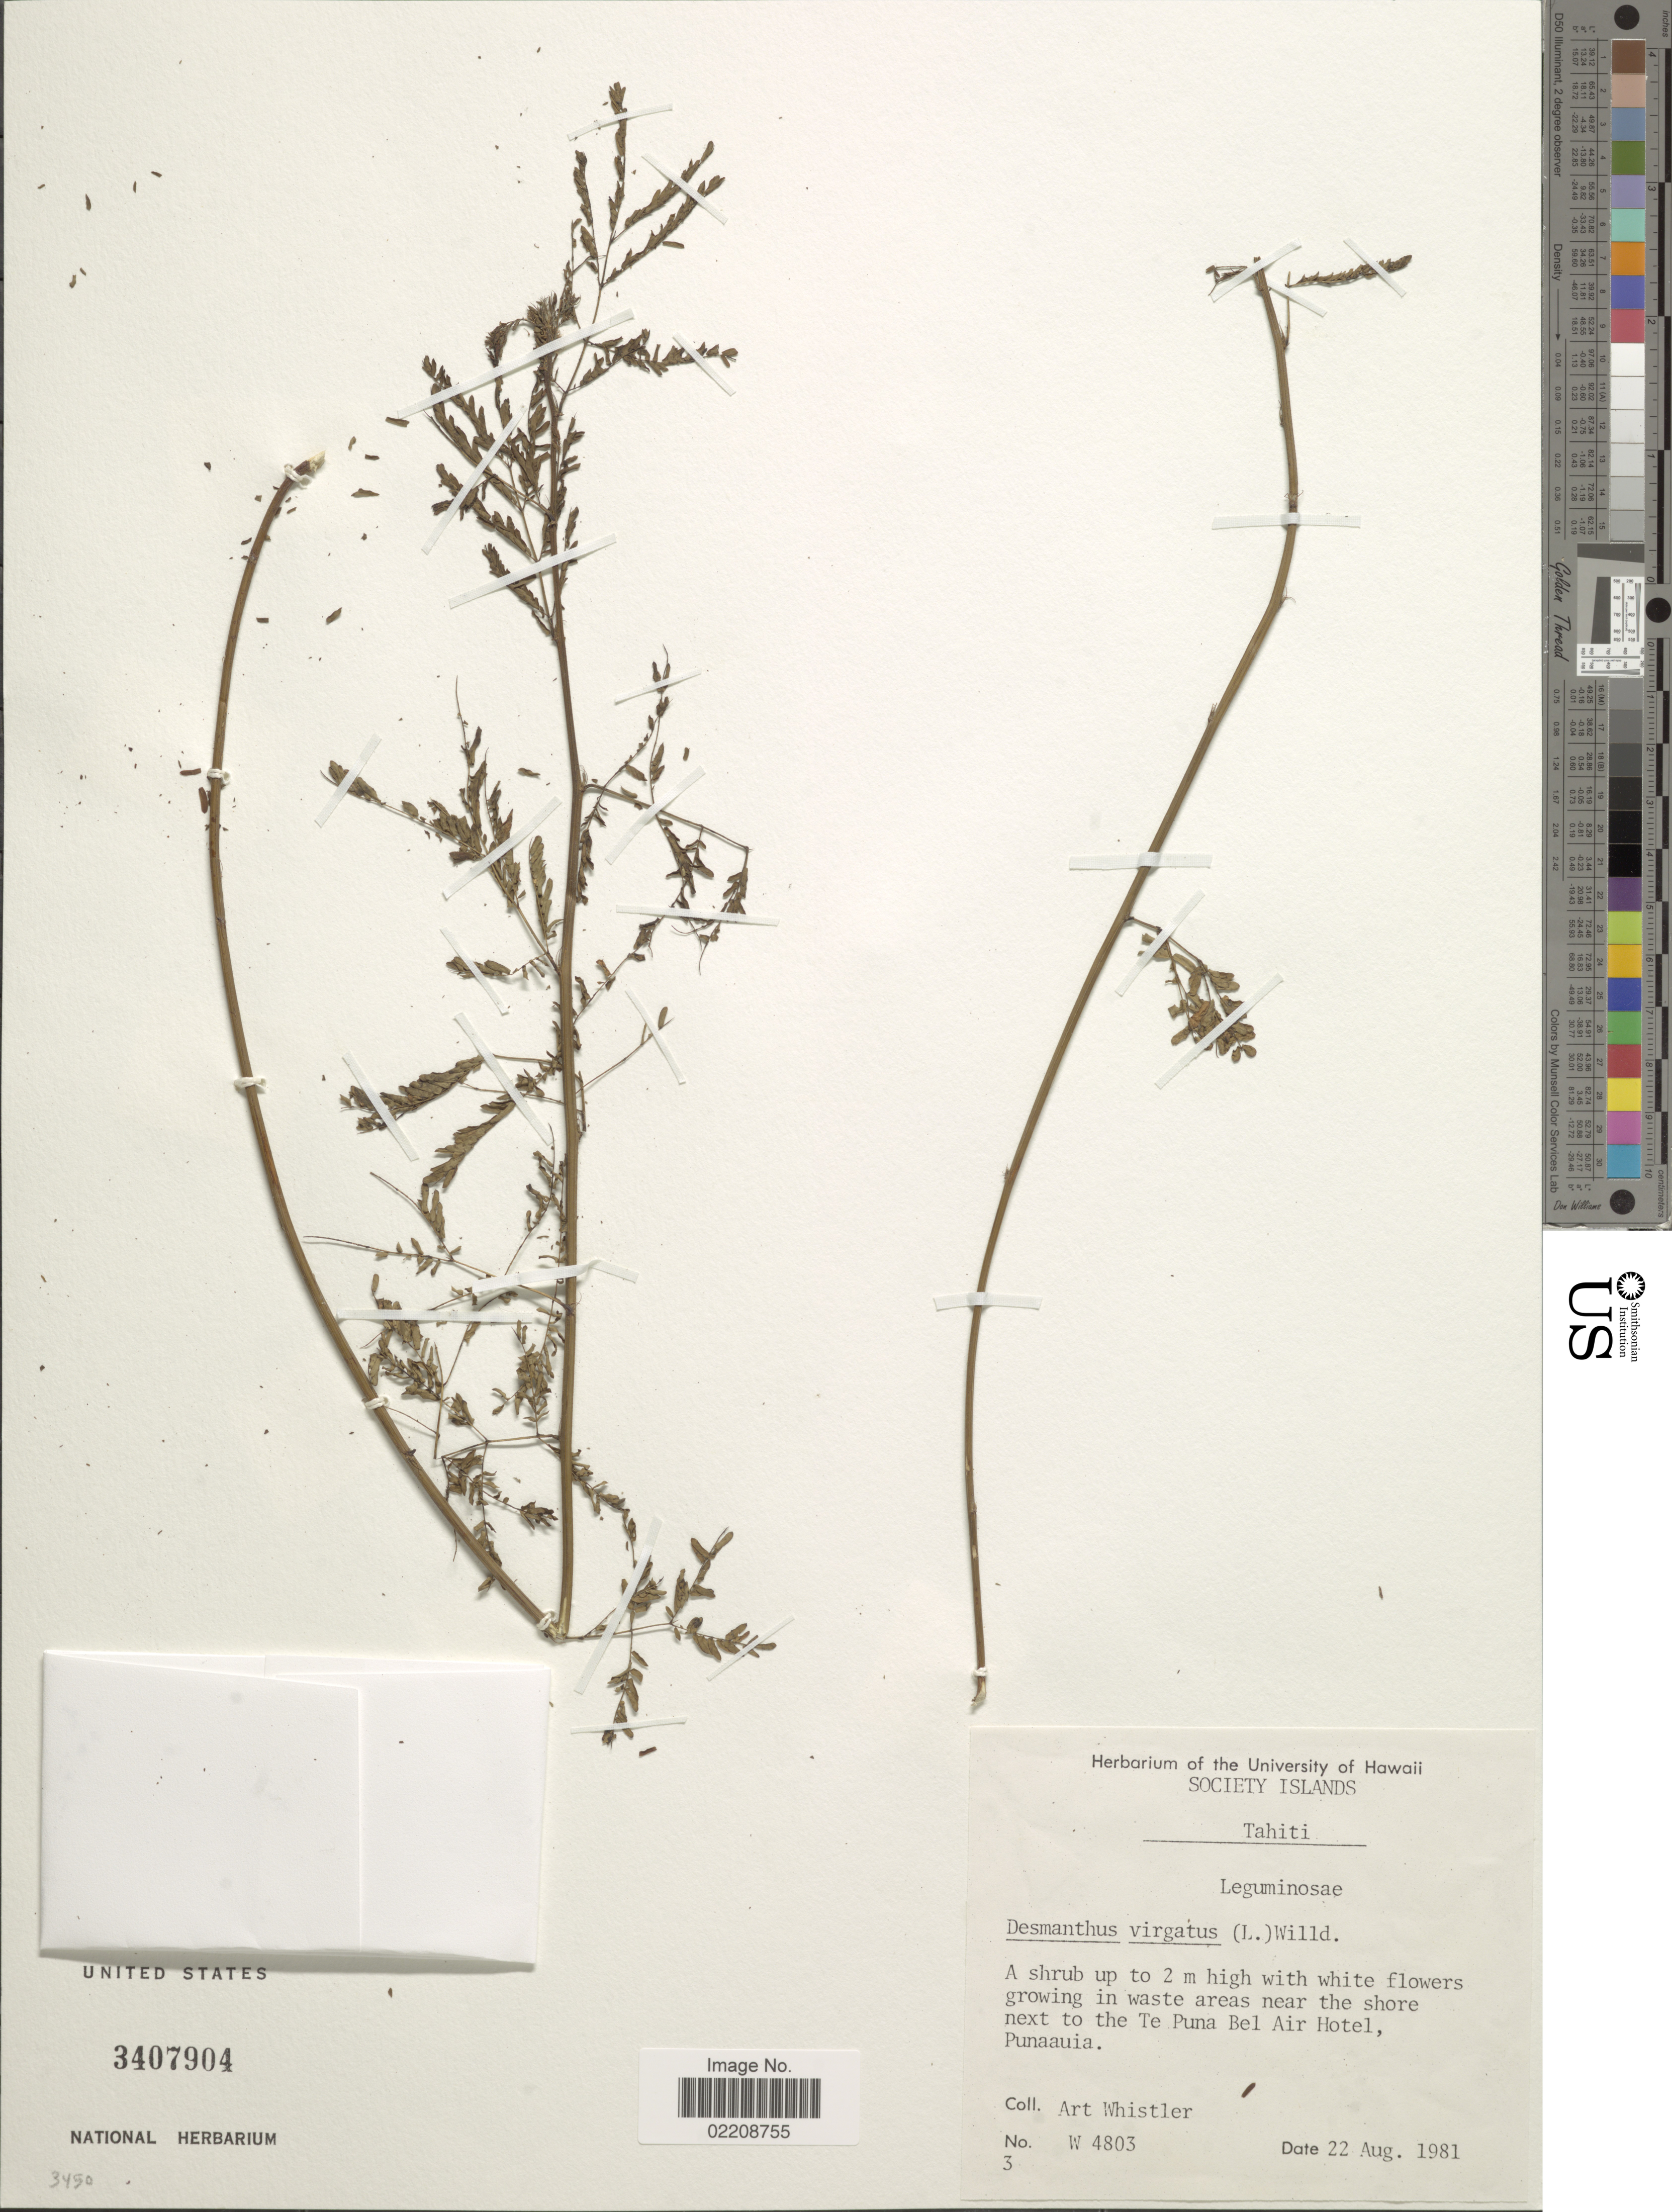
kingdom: Plantae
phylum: Tracheophyta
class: Magnoliopsida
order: Fabales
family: Fabaceae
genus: Desmanthus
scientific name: Desmanthus pernambucanus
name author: (L.) Thell.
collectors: A. Whistler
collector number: W4803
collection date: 1981-08-22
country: French Polynesia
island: Tahiti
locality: Society Islands, Tahiti, near the shore next to the Te Puna Bel Air Hotel, Punaauia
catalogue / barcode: US 3407904